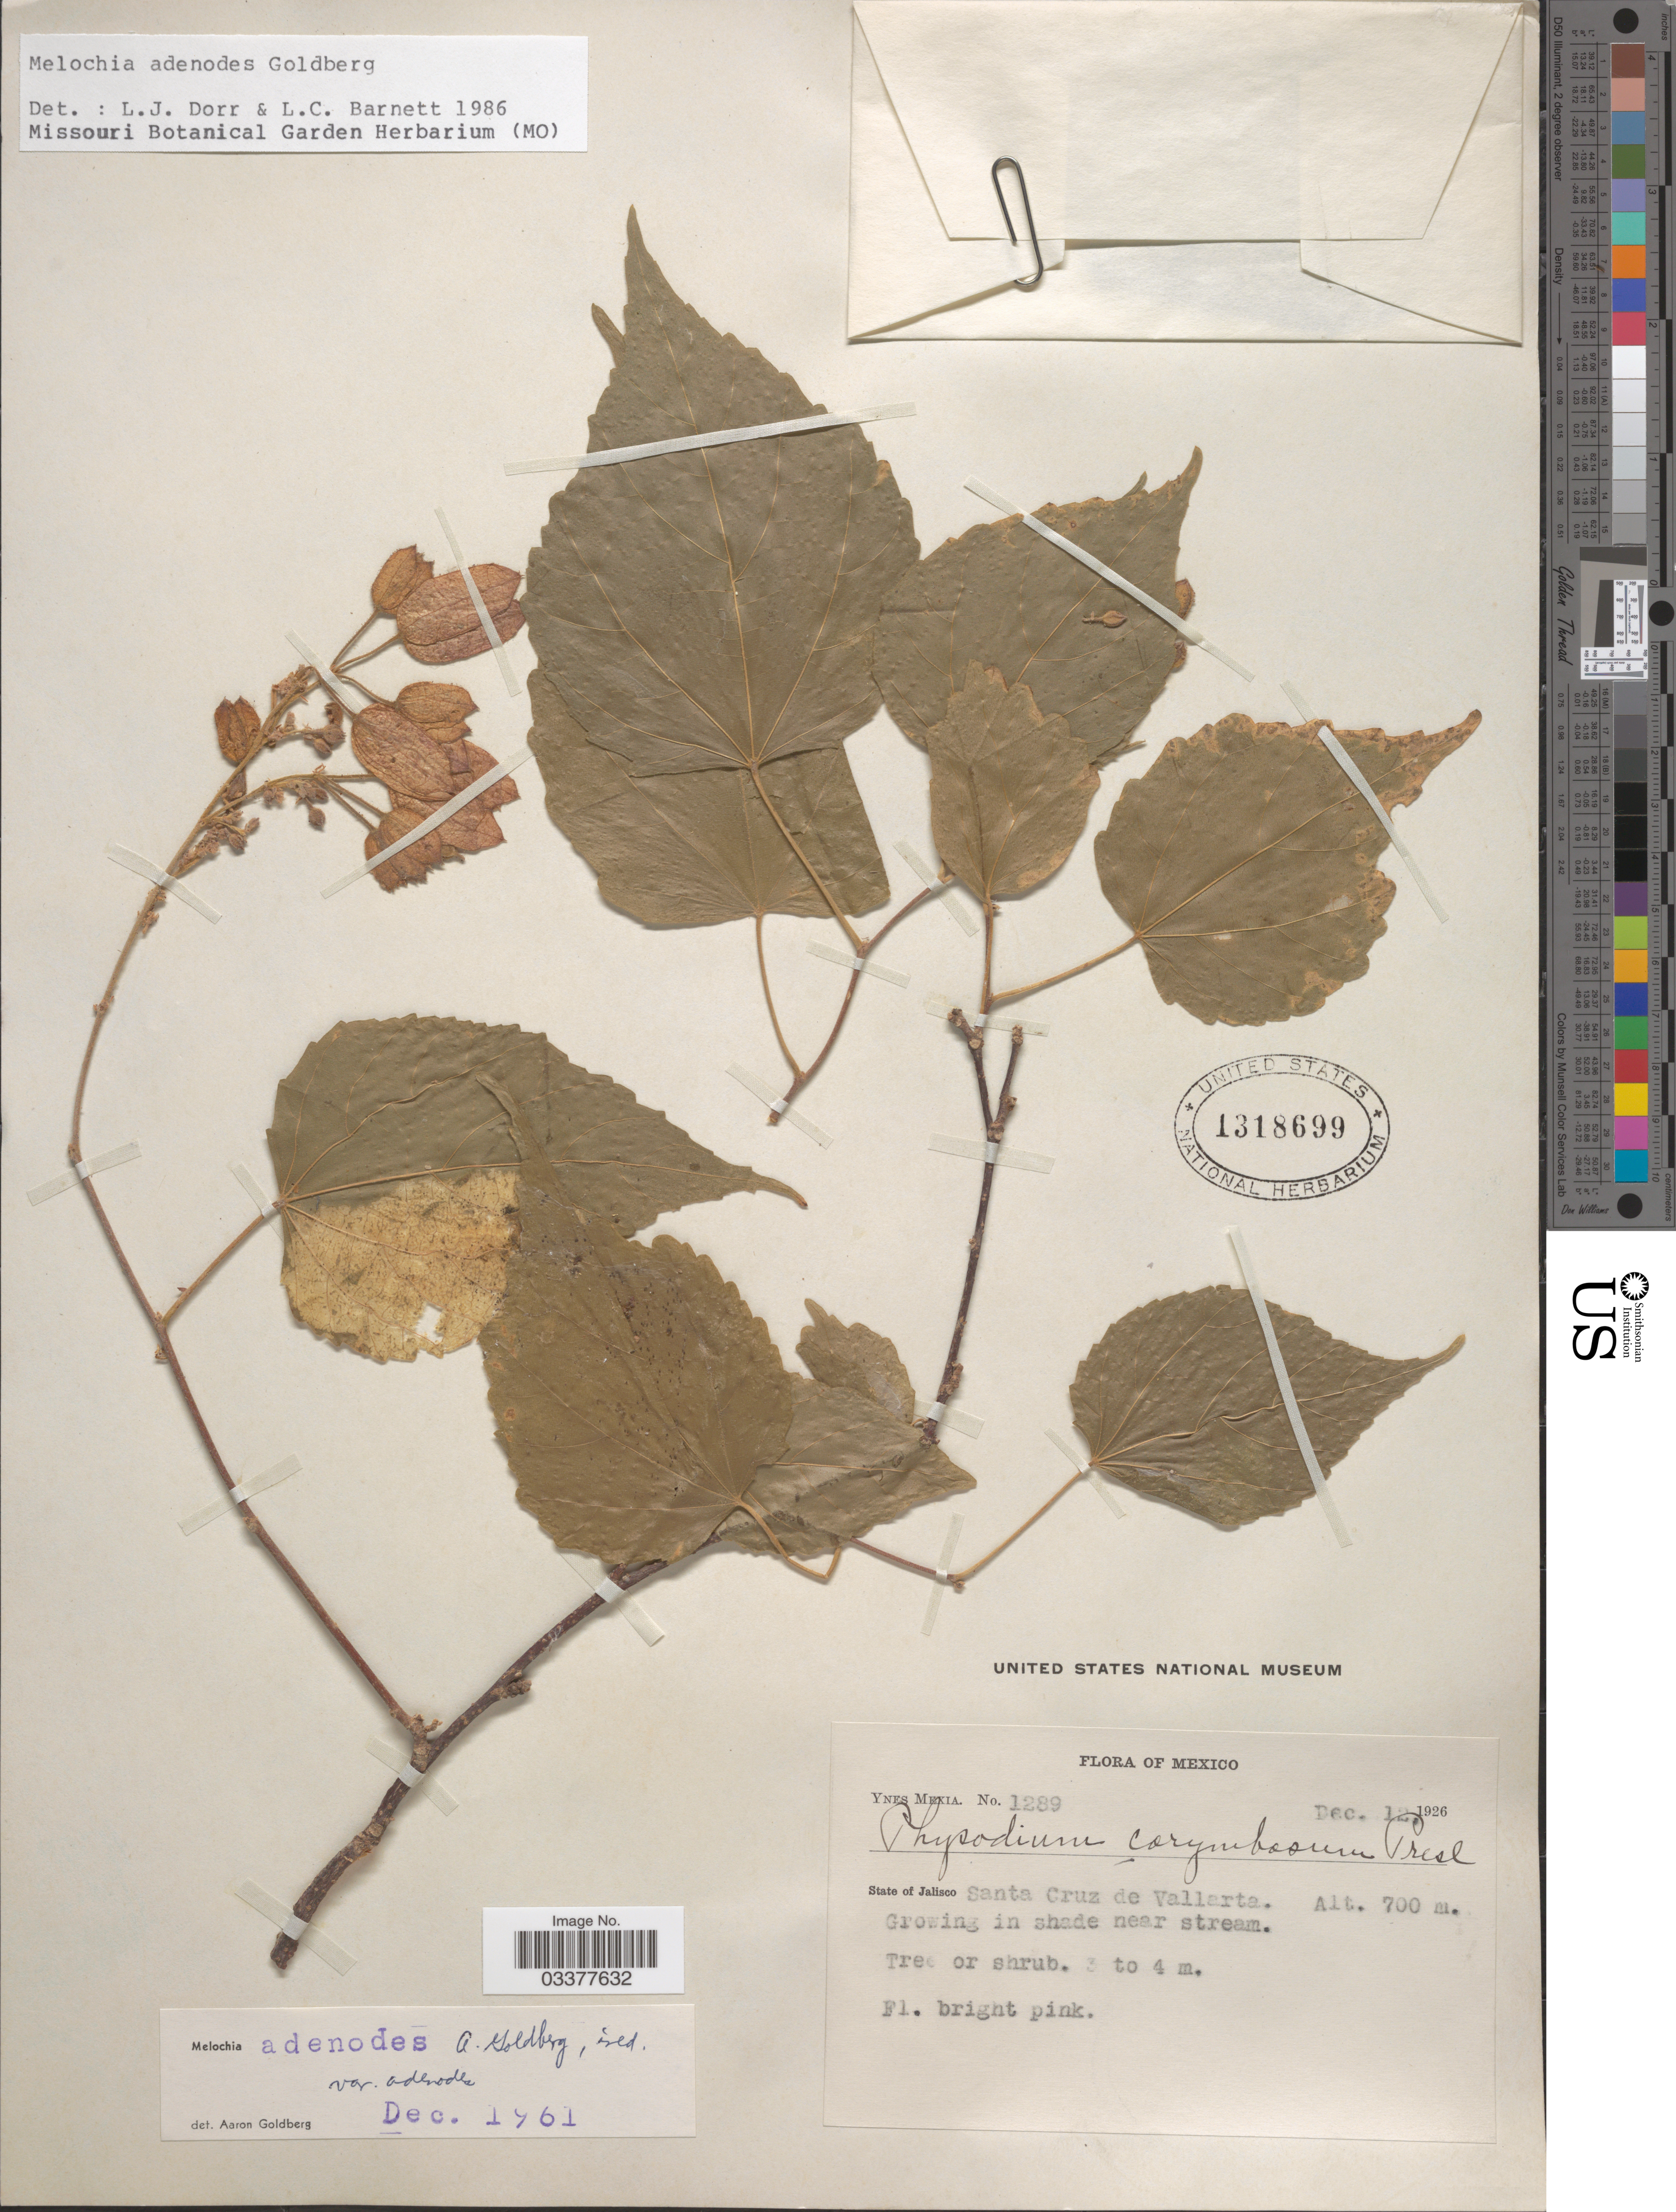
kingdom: Plantae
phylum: Tracheophyta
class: Magnoliopsida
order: Malvales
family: Malvaceae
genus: Melochia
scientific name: Melochia adenodes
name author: Goldberg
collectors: Y. Mexia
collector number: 1289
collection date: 1926-12-12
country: Mexico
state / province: Jalisco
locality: Santa Cruz de Vallarta.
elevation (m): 700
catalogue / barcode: US 1318699